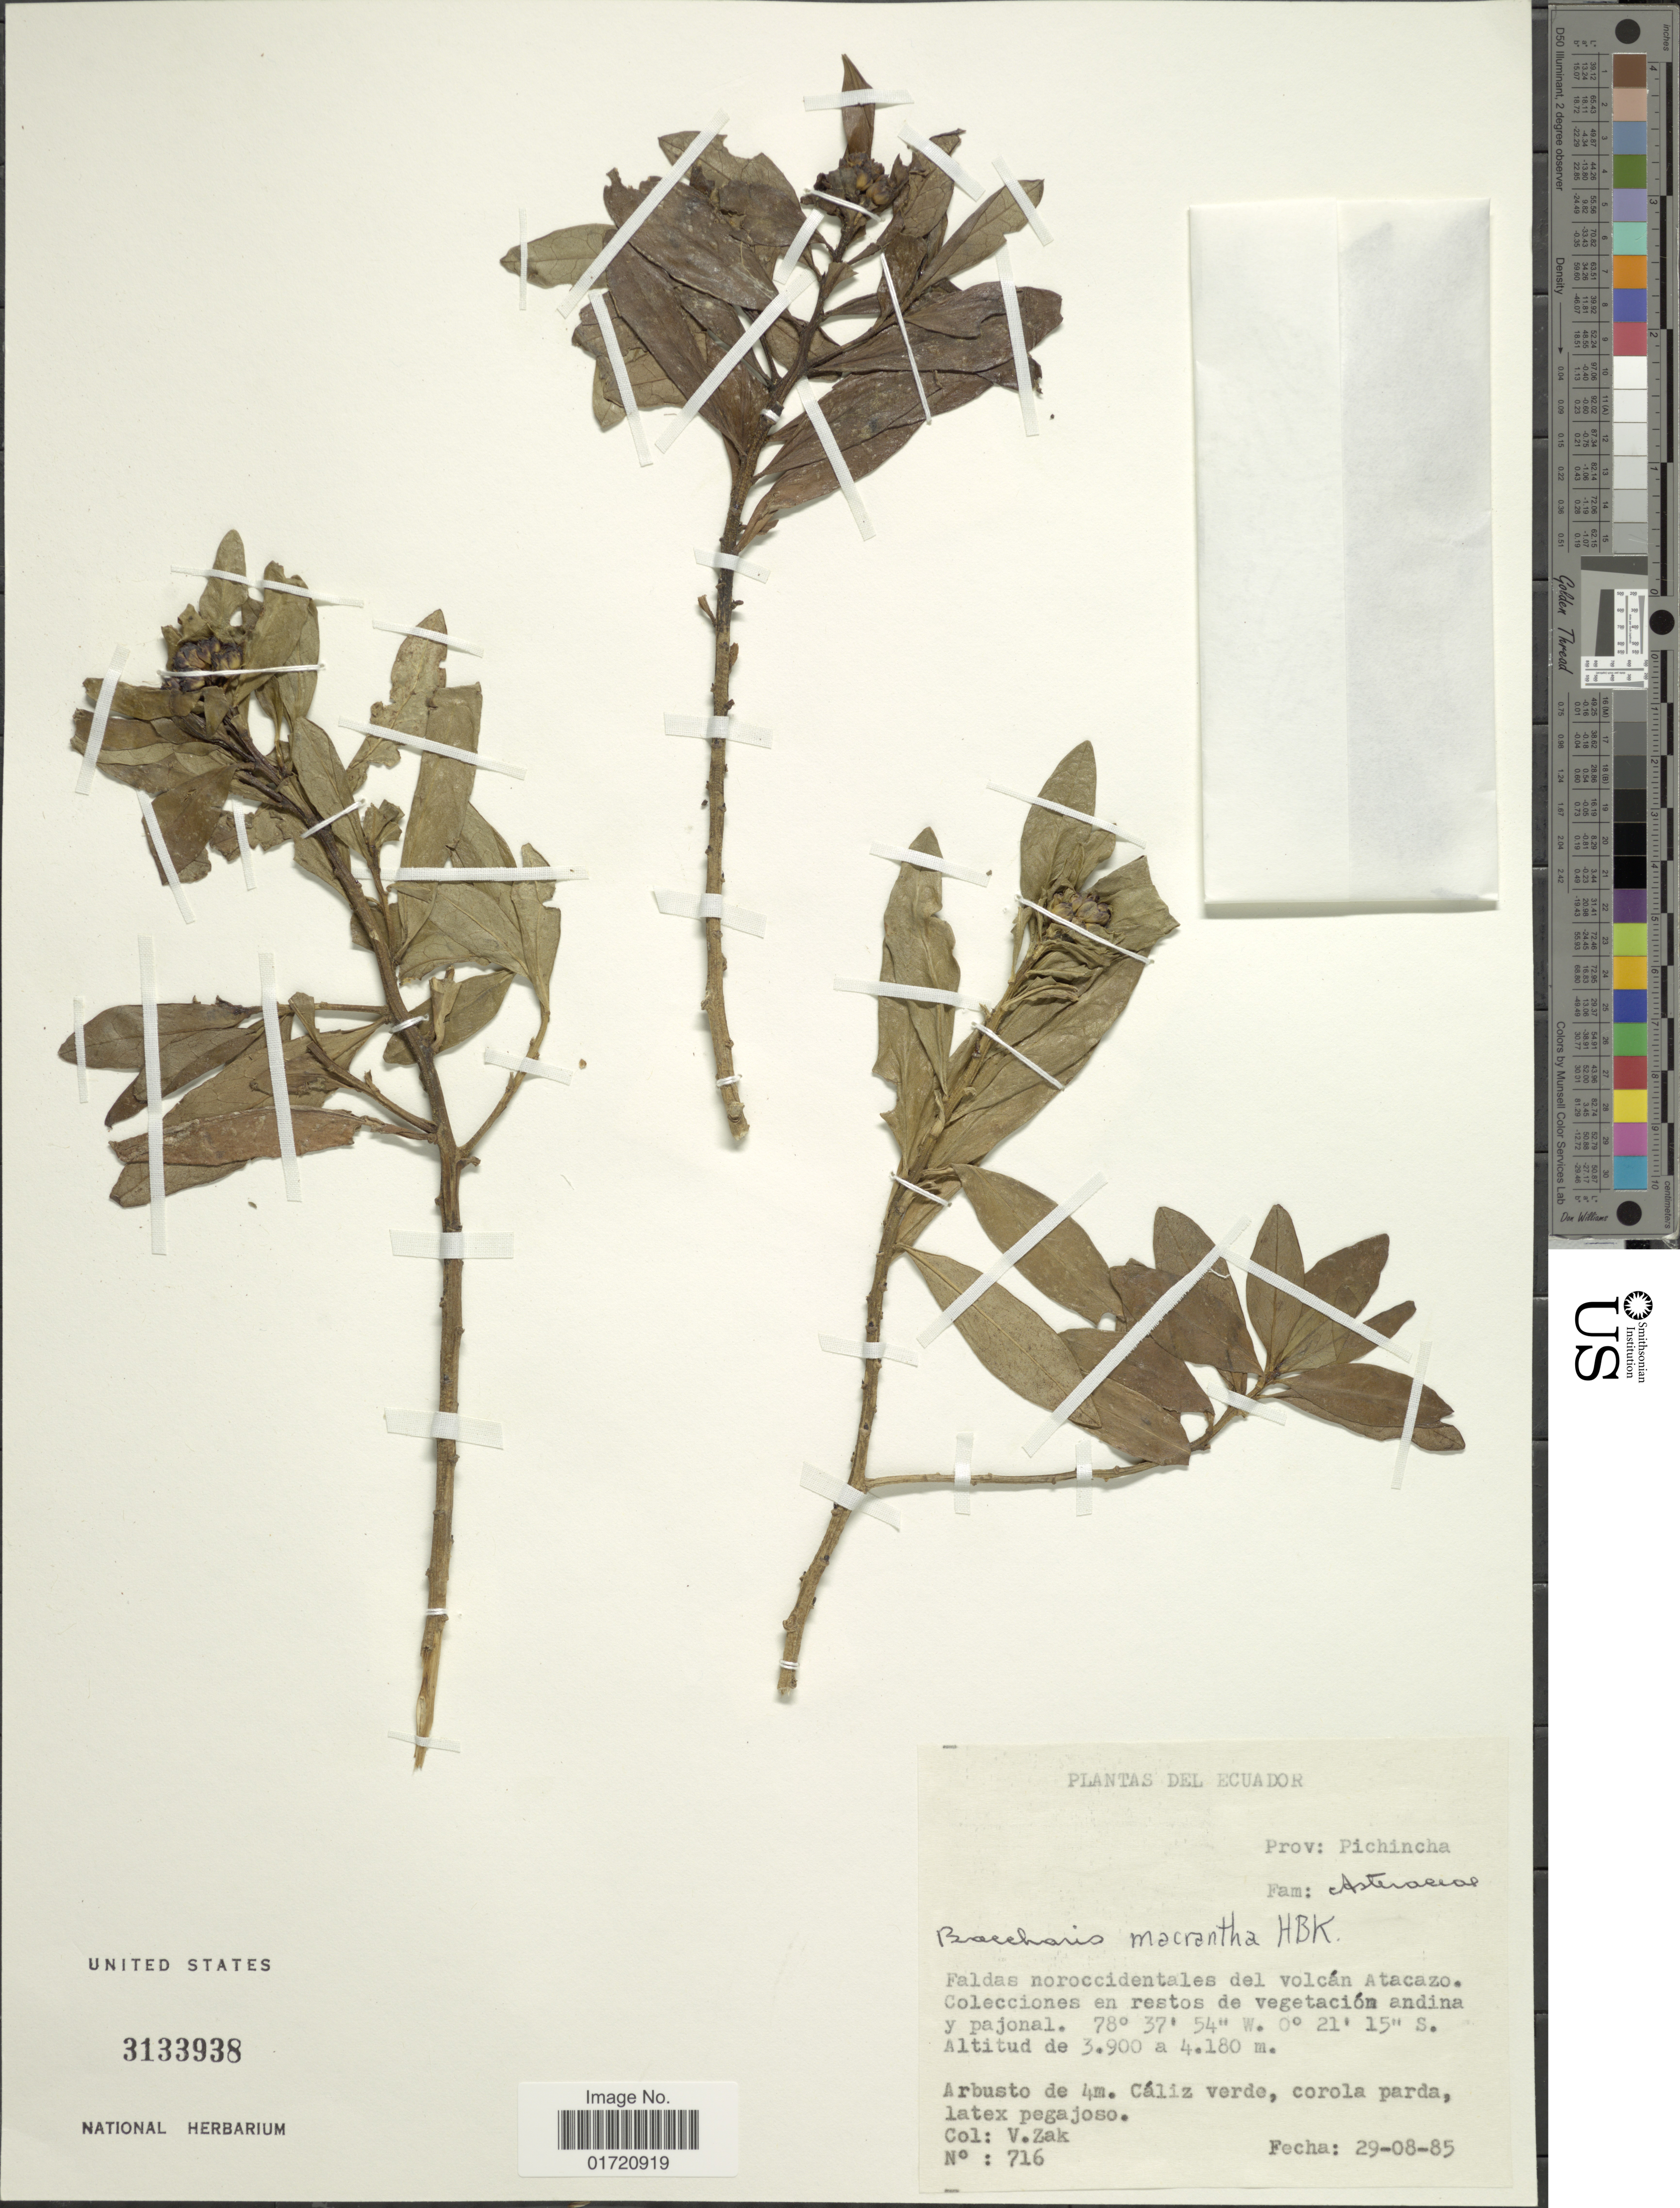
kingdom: Plantae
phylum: Tracheophyta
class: Magnoliopsida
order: Asterales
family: Asteraceae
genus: Baccharis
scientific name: Baccharis macrantha subsp. cundinamarcensis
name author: (Cuatrec.) Cuatrec.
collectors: V. Zak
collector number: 716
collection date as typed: Transcribed d/m/y: 29/8/85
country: Ecuador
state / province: Pichincha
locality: Volcan Atacazo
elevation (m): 3900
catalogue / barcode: US 3133938